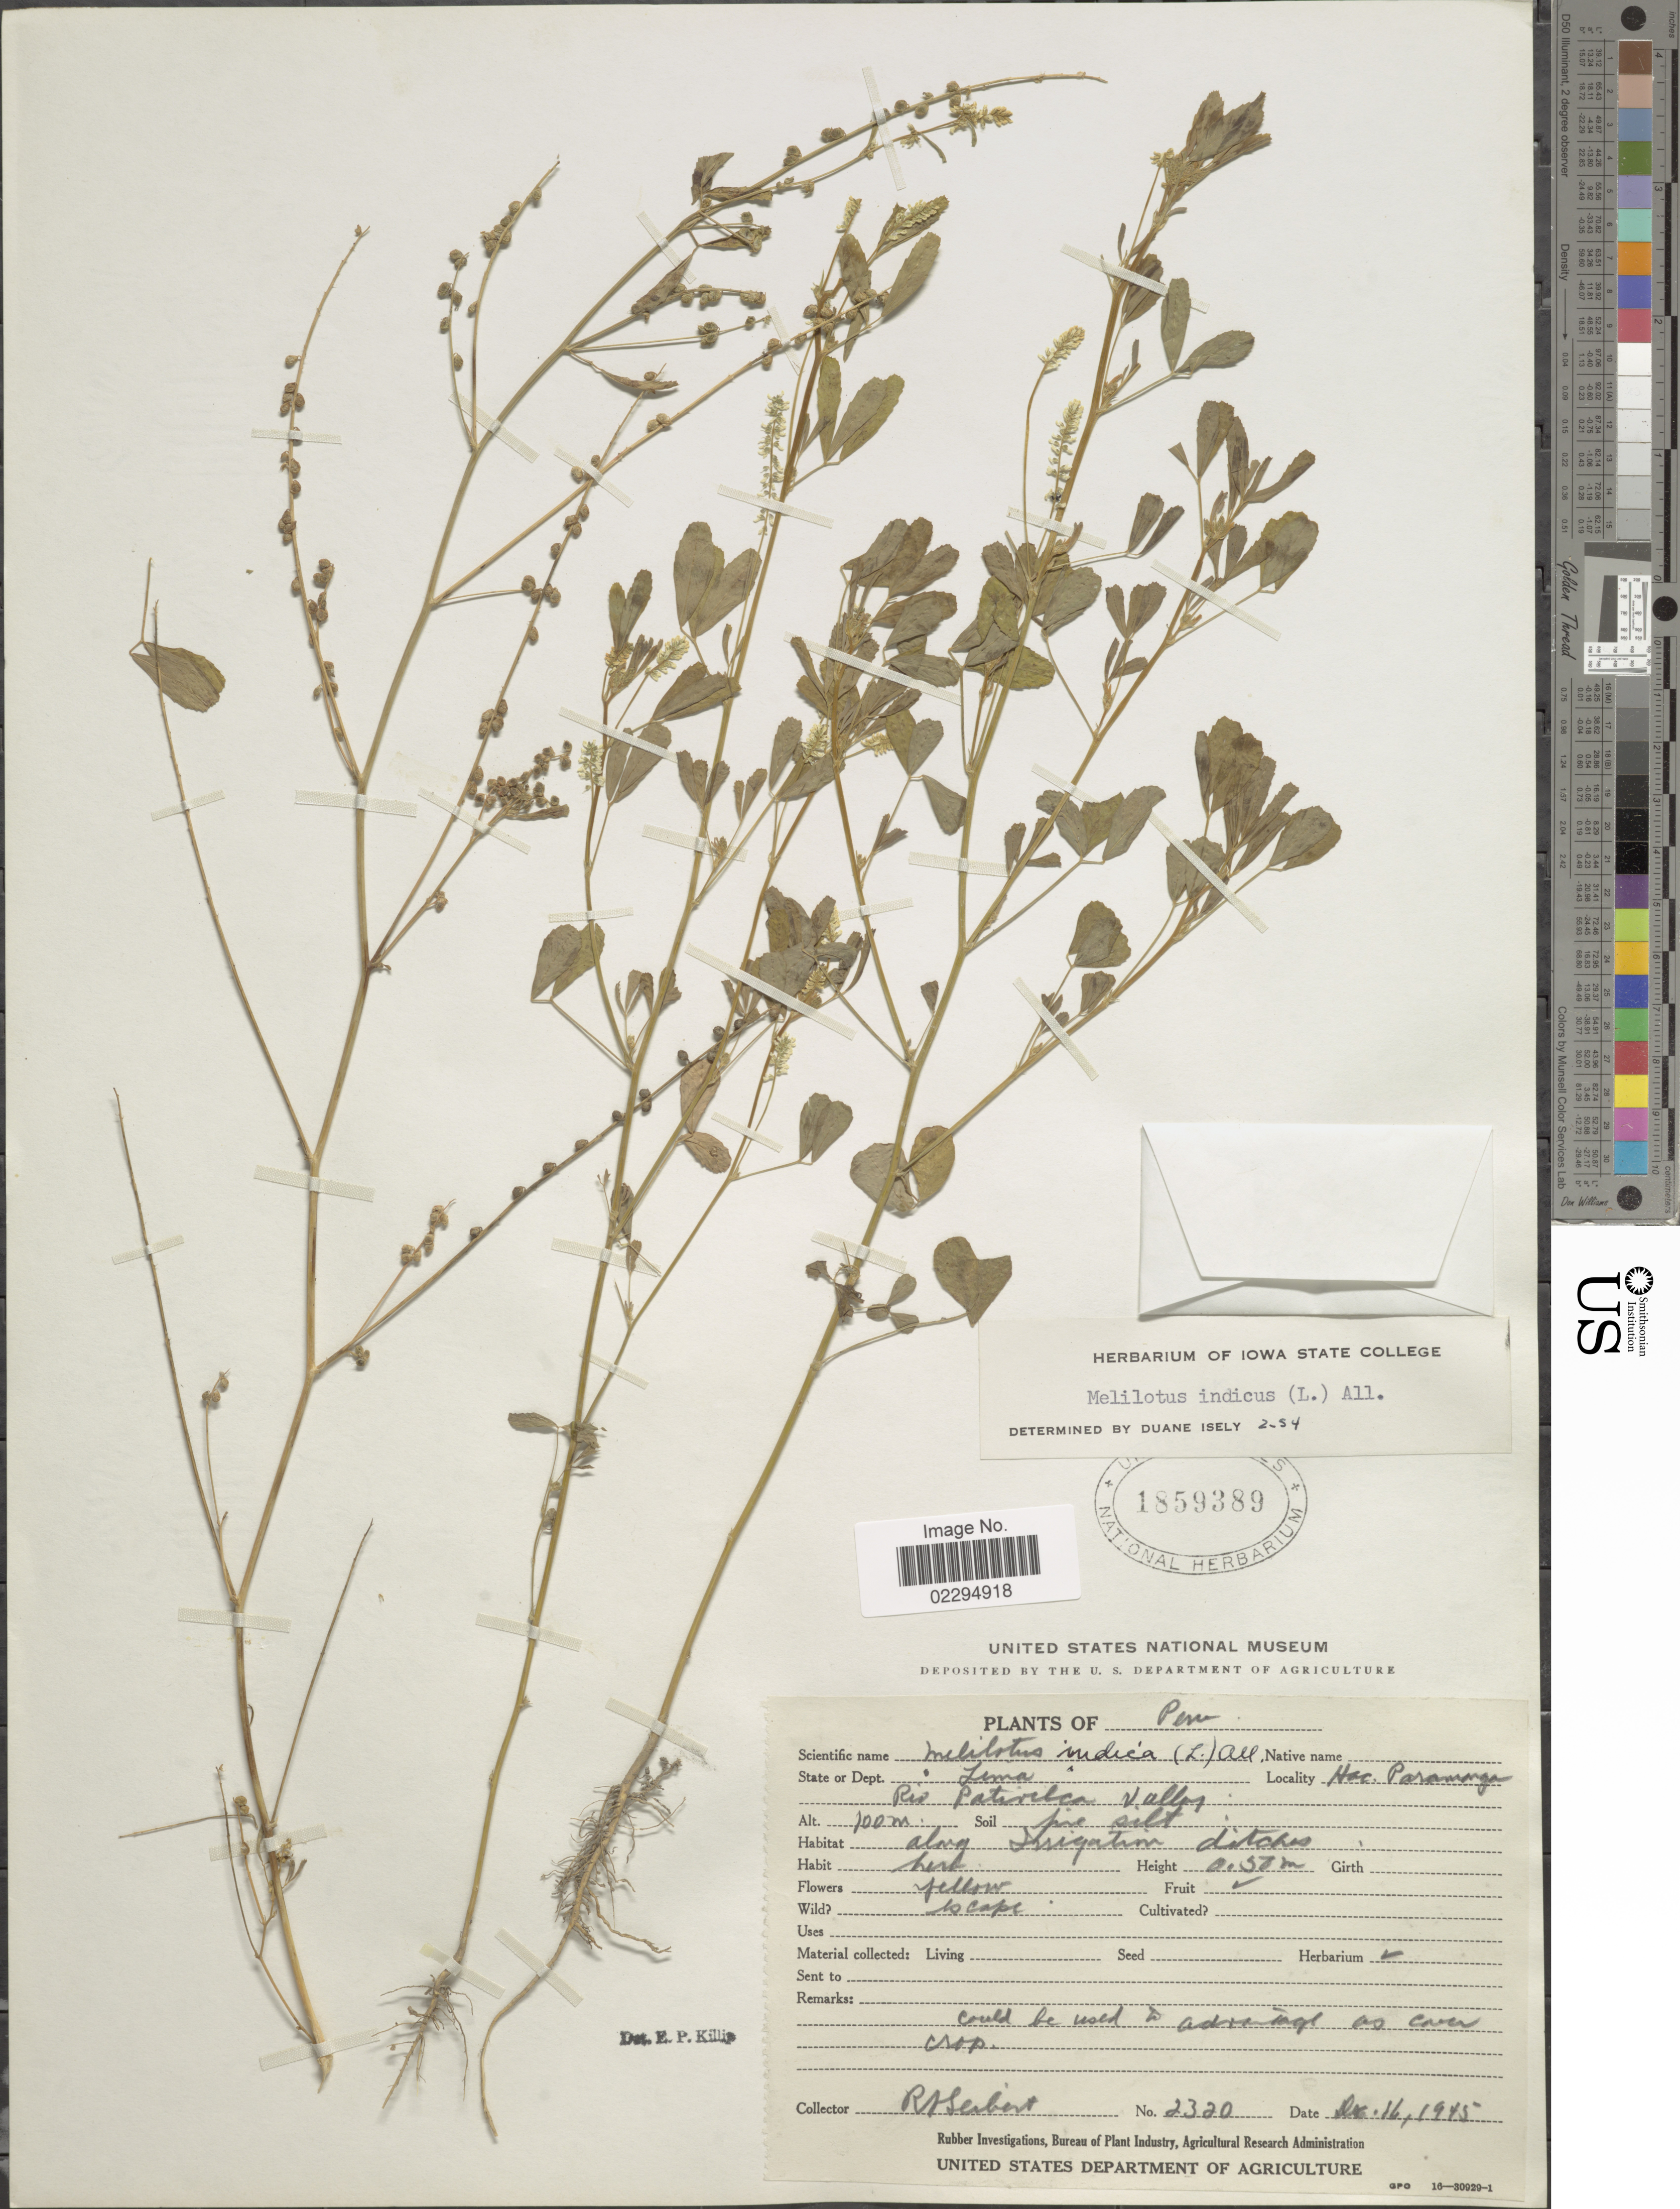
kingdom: Plantae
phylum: Tracheophyta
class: Magnoliopsida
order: Fabales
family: Fabaceae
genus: Melilotus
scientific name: Melilotus indicus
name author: (L.) All.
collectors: R. J. Seibert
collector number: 2320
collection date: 1945-12-16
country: Peru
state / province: Lima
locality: State or Dept Lima, Hac Paramanga, Rio Pativelca Valley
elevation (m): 100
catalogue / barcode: US 1859389